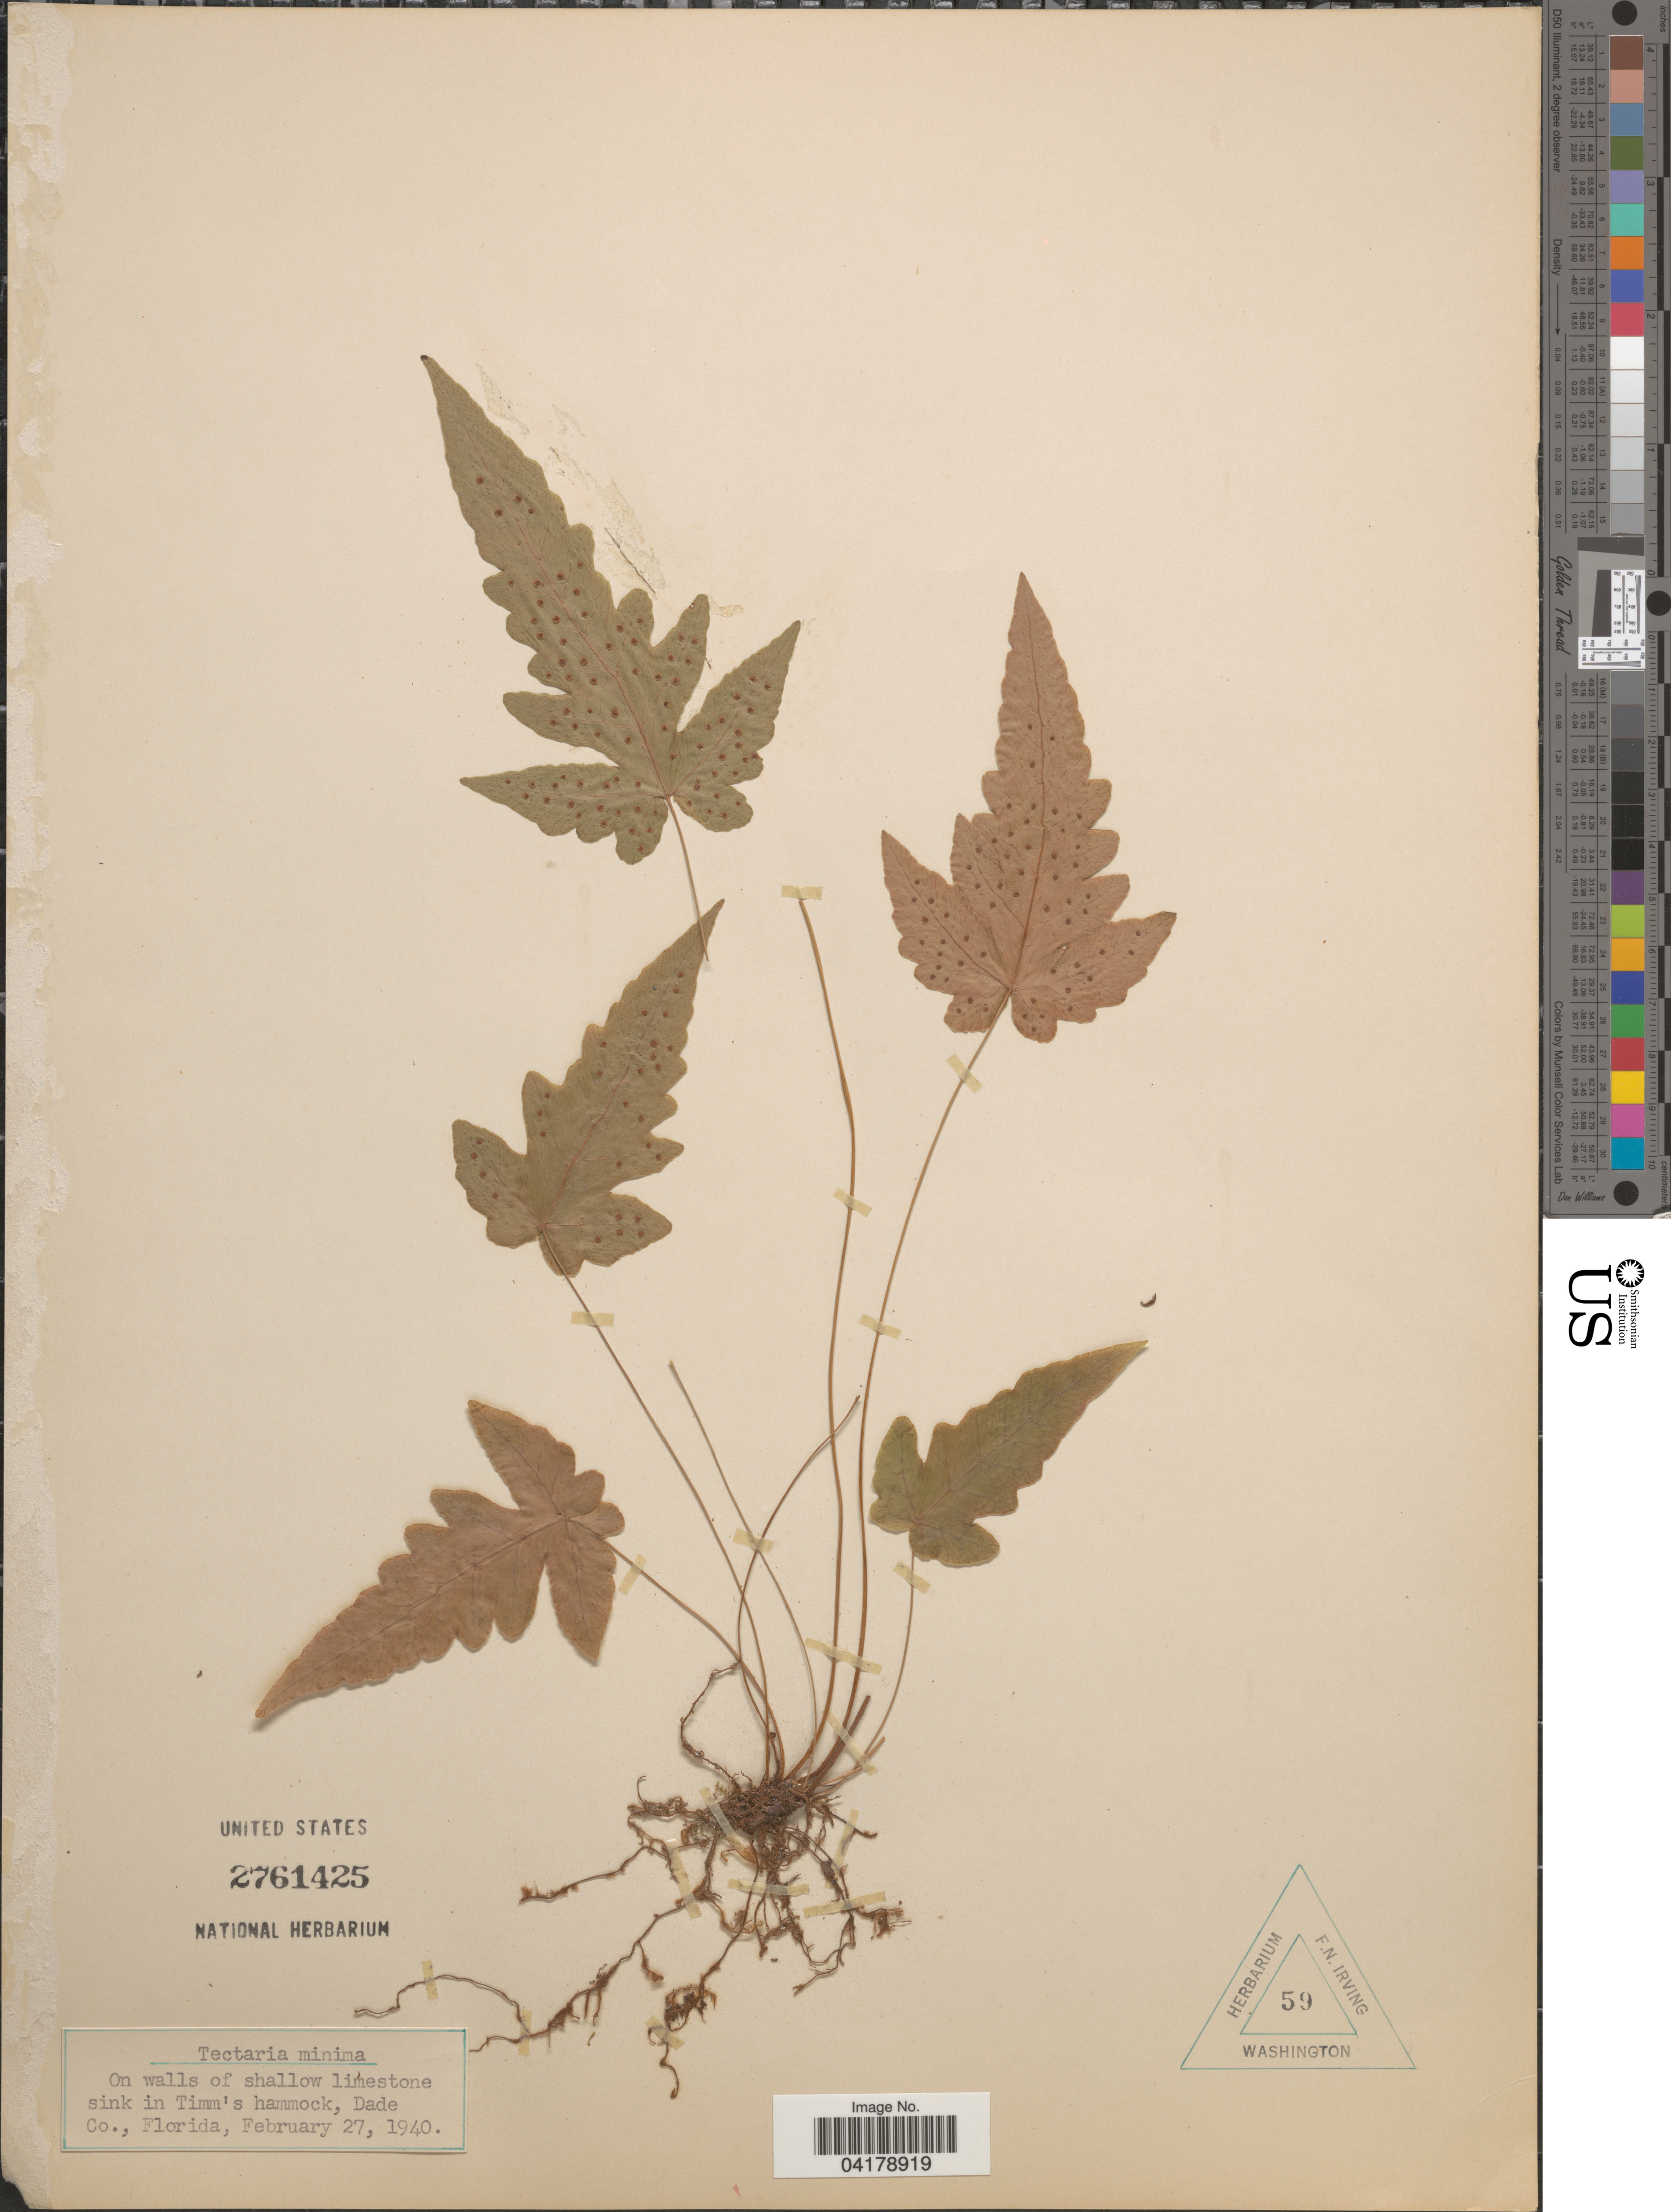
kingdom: Plantae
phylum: Tracheophyta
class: Polypodiopsida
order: Polypodiales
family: Tectariaceae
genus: Tectaria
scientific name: Tectaria fimbriata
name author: (Willd.) Lourteig & Proctor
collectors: ex herb. F.N. Irving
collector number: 59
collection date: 1940-02-27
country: United States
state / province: Florida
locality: On walls of shallow limestone sink in Timm's hammock, Dade Co.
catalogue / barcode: US 2761425